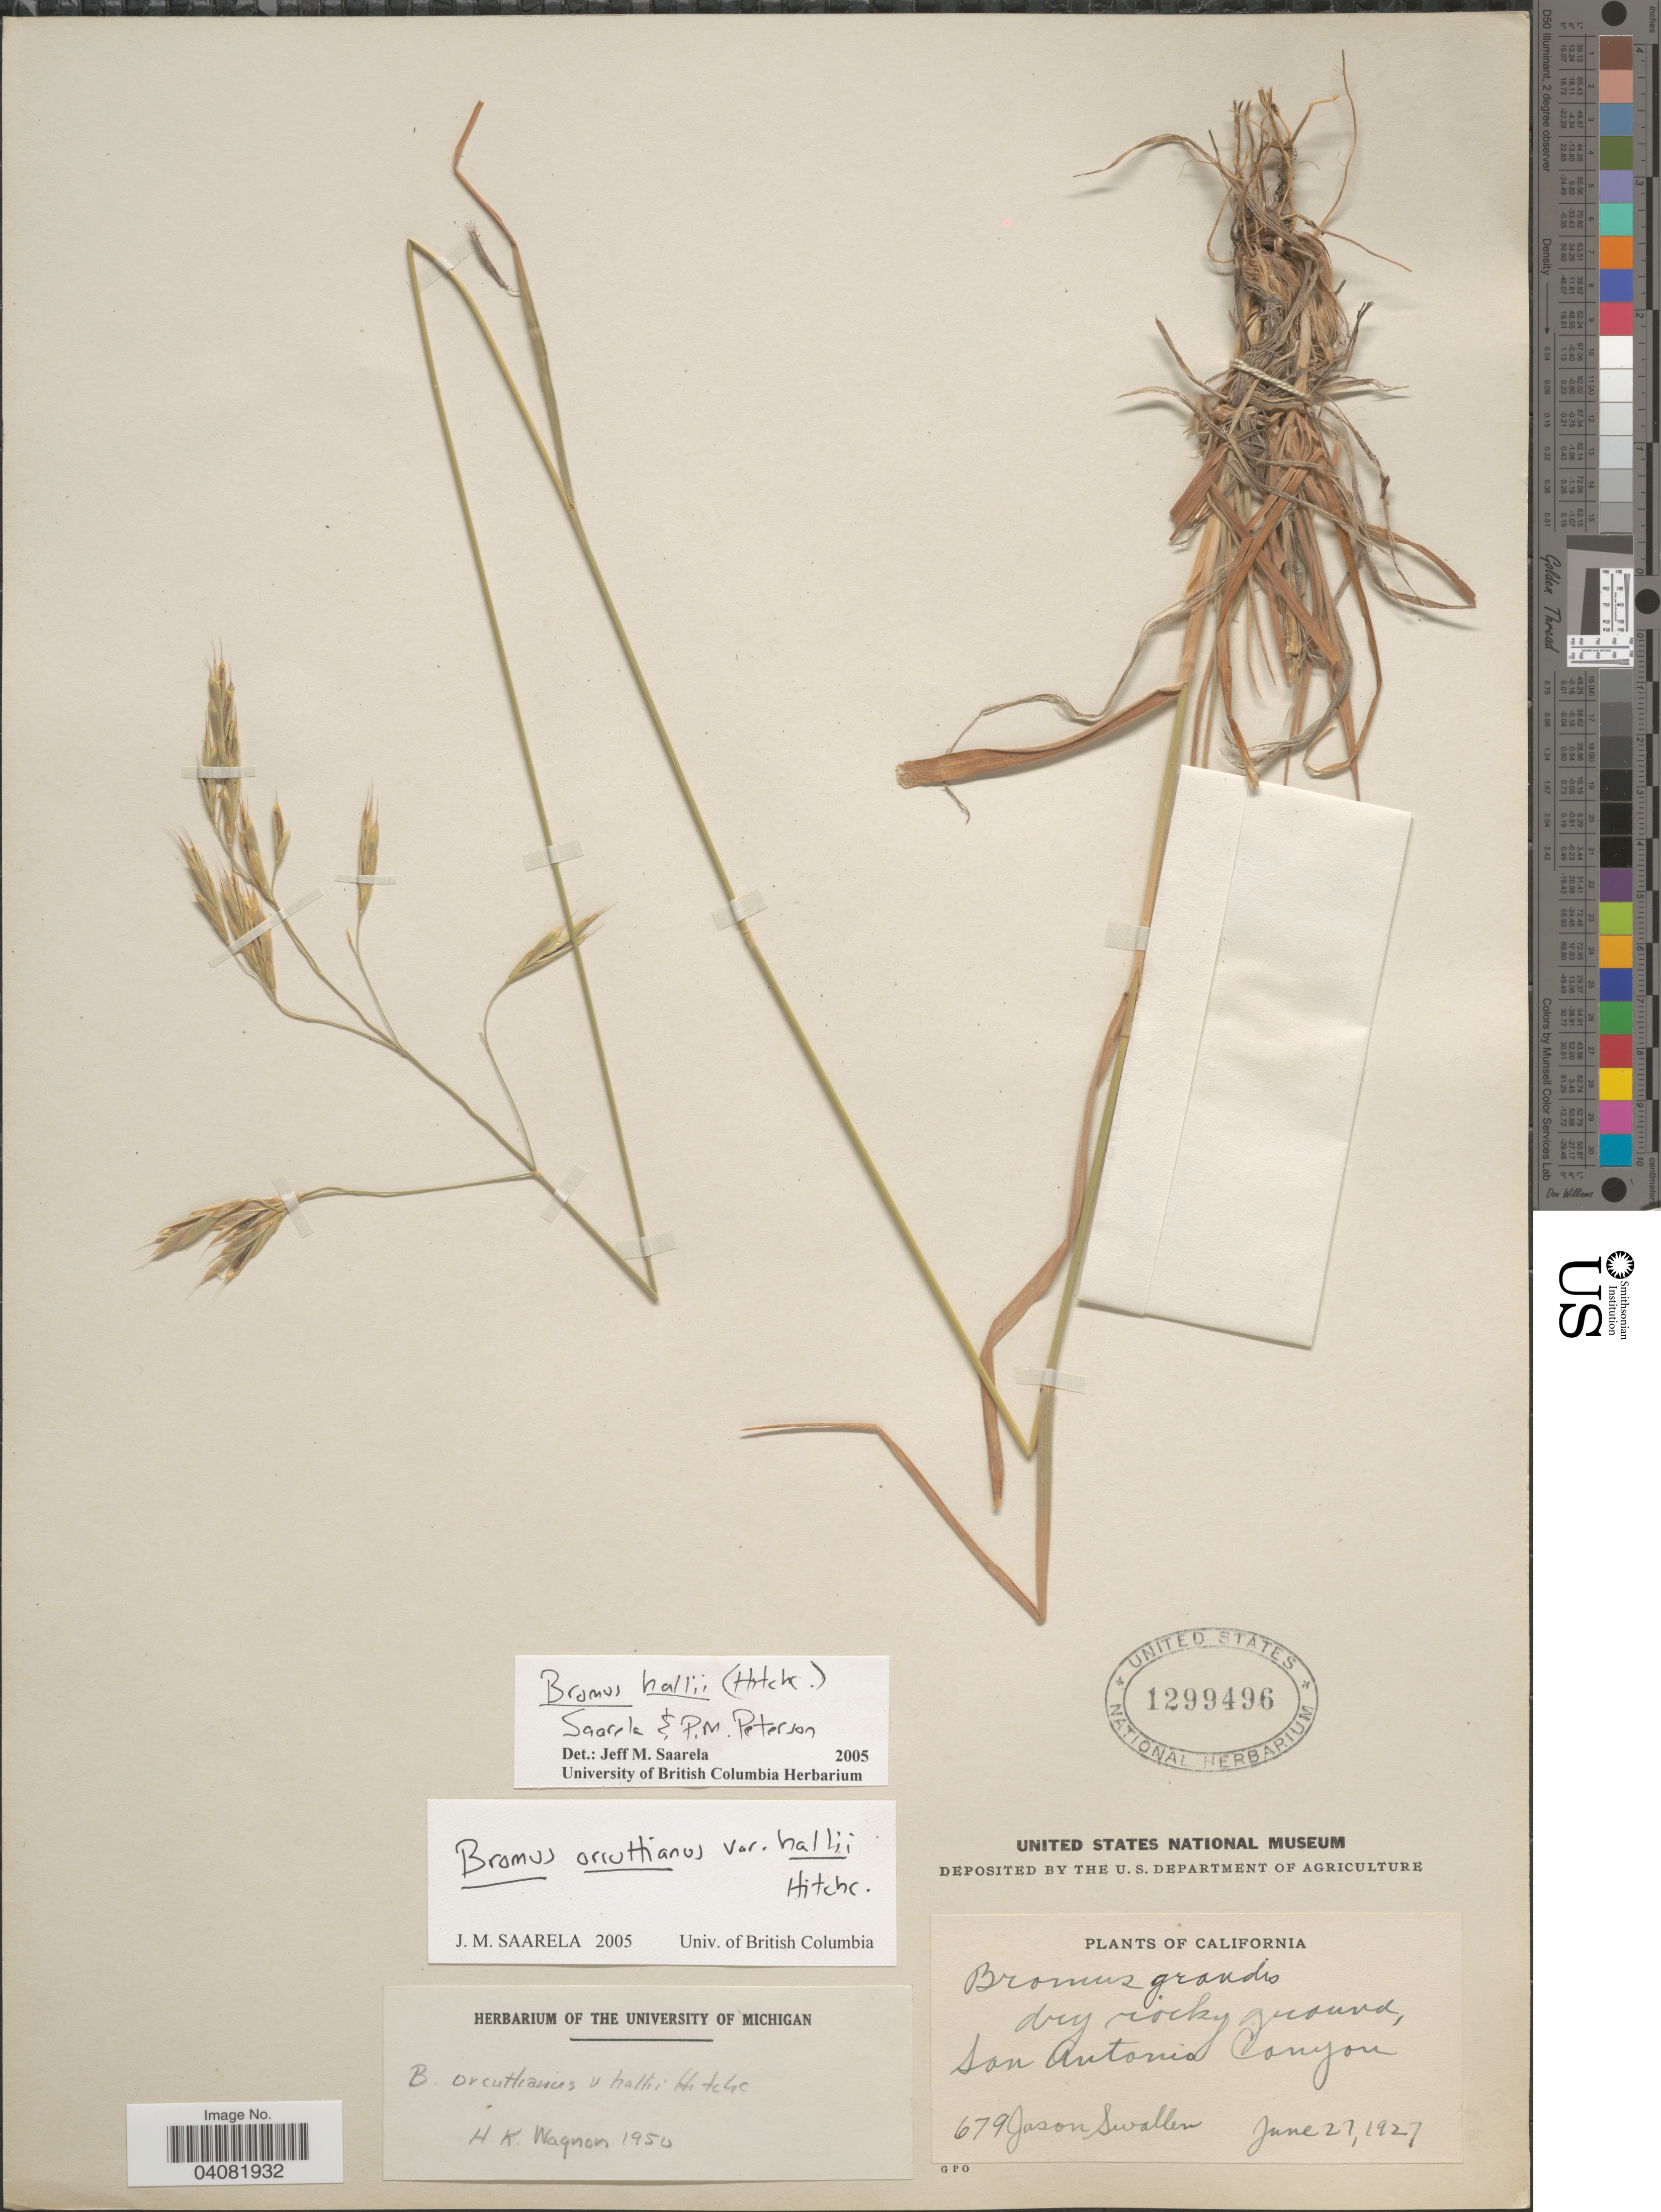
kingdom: Plantae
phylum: Tracheophyta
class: Liliopsida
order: Poales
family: Poaceae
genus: Bromus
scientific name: Bromus hallii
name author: (Hitchc.) Saarela & P.M. Peterson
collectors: J. R. Swallen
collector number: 679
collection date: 1927-06-27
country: United States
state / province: California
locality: Dry rocky ground, San Antonio Canyon.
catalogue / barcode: US 1299496